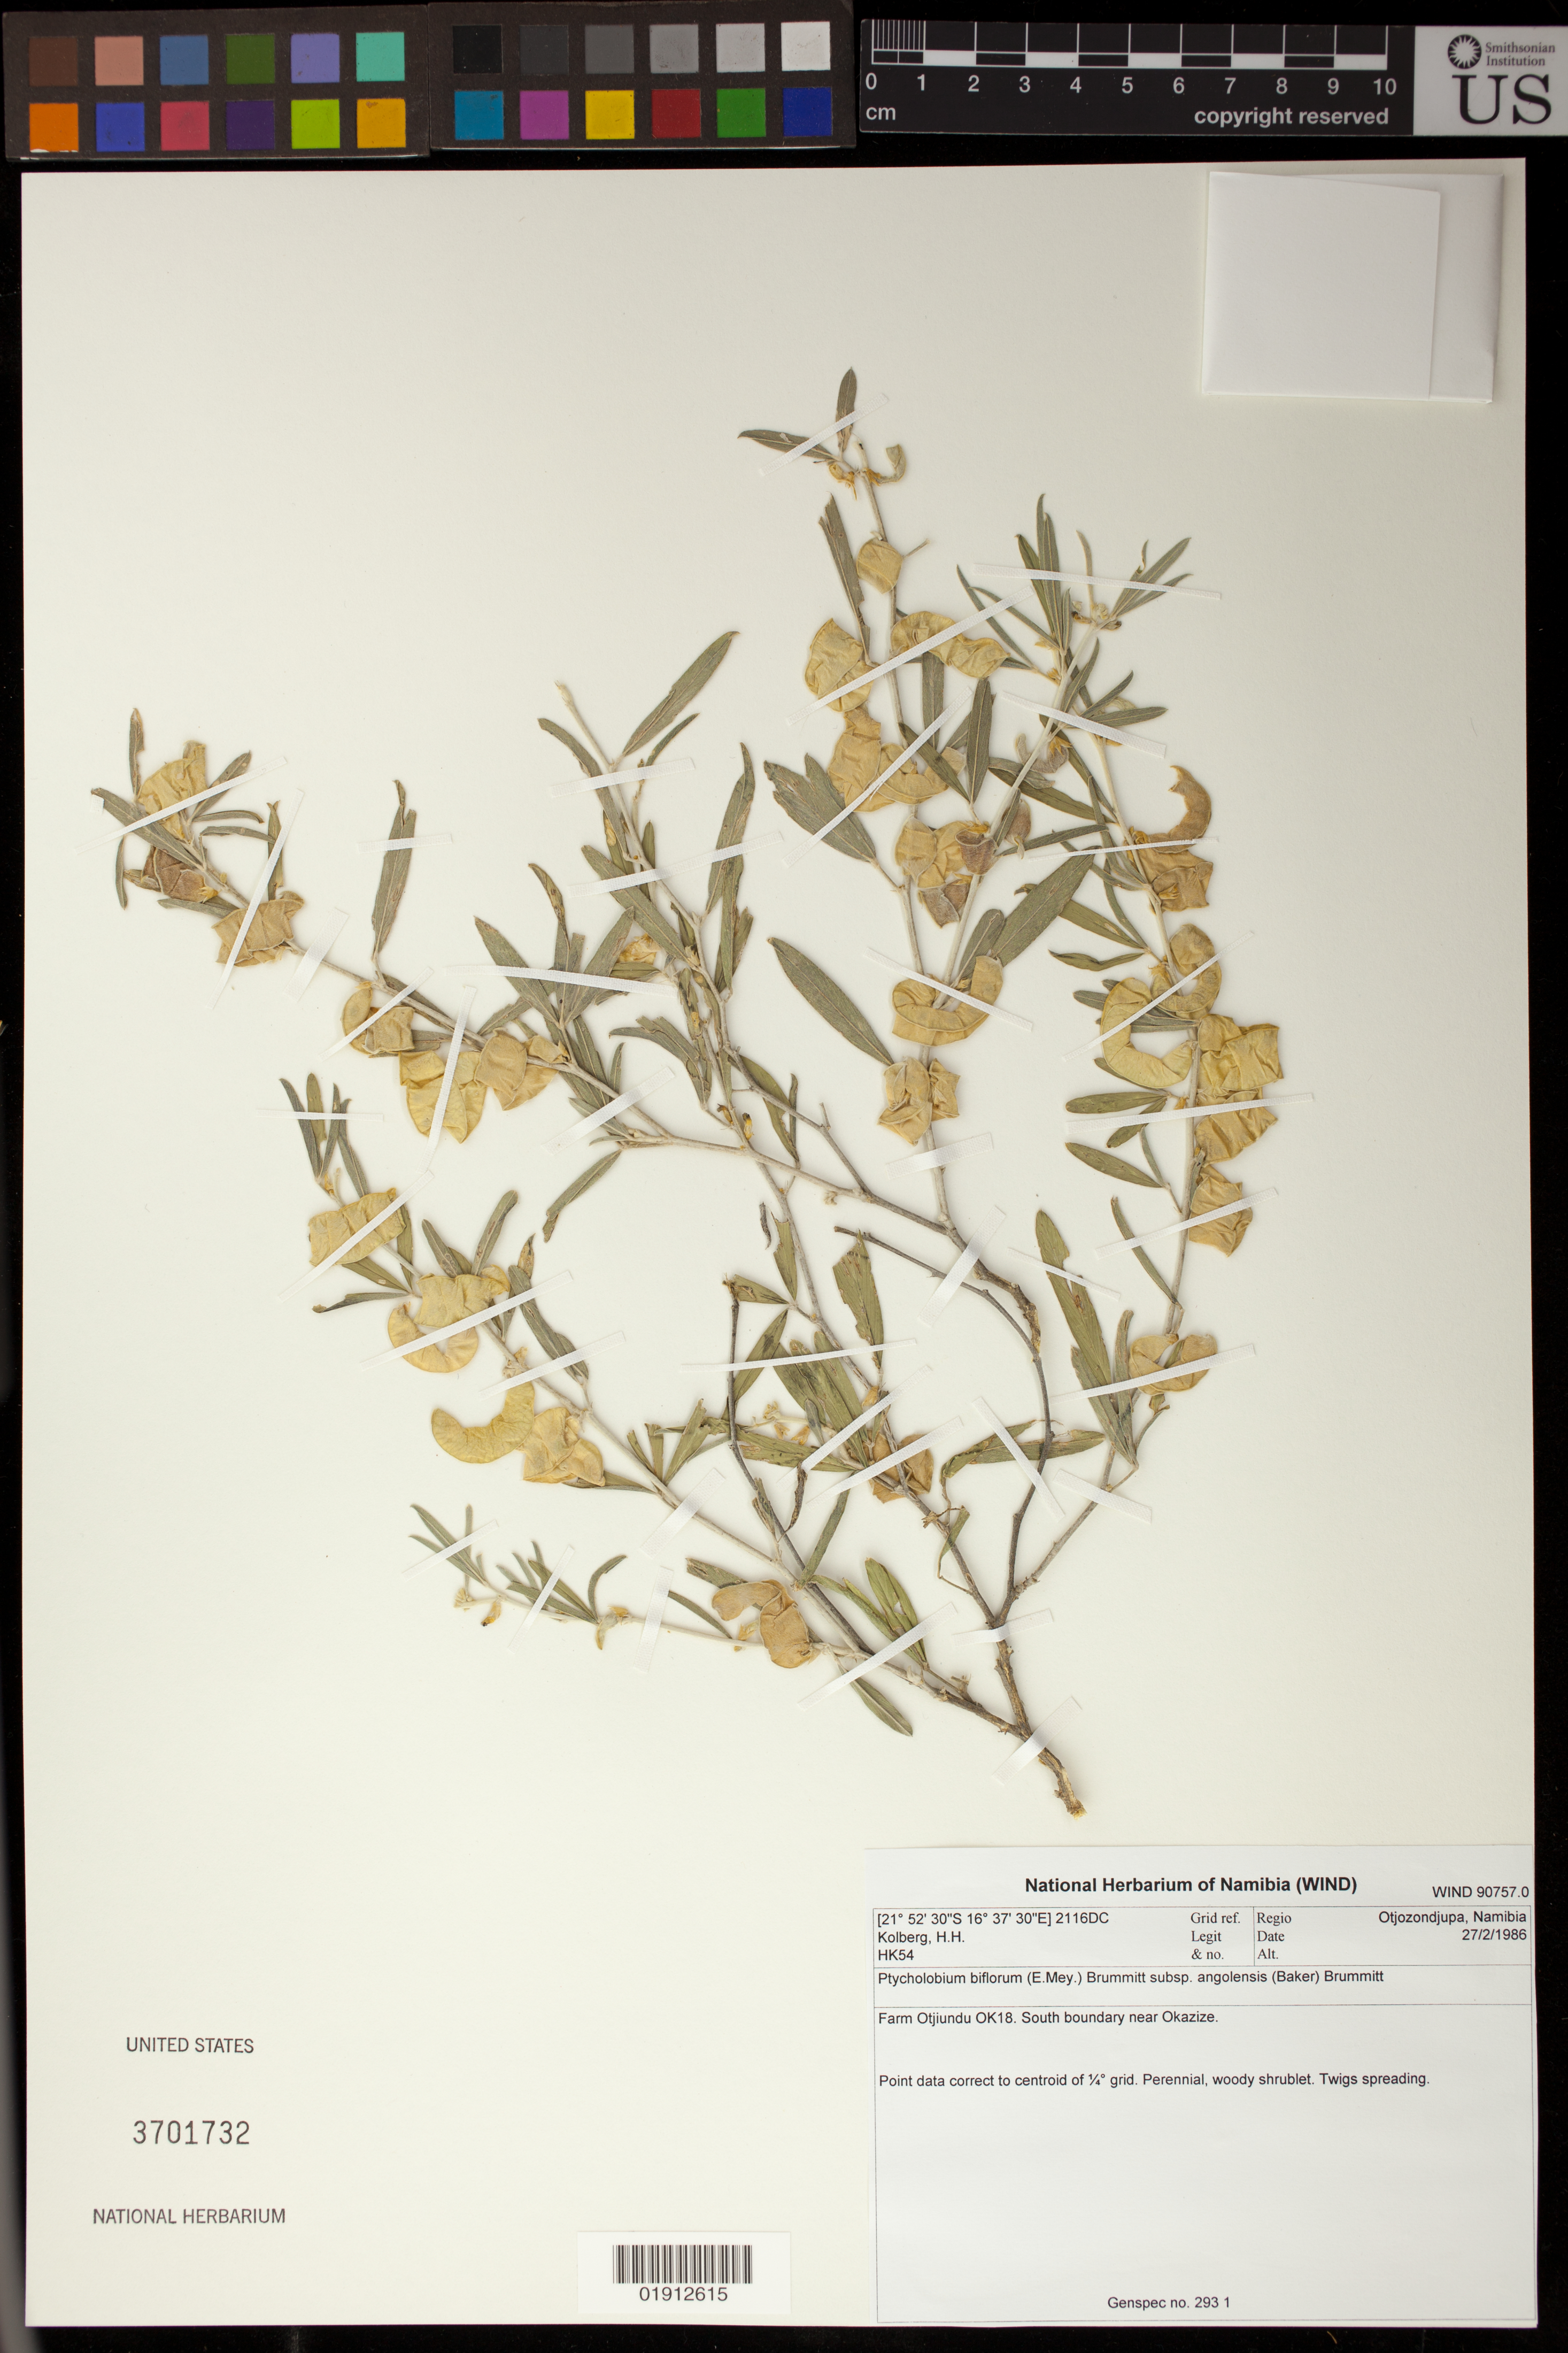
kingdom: Plantae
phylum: Tracheophyta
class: Magnoliopsida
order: Fabales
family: Fabaceae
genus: Ptycholobium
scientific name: Ptycholobium biflorum subsp. angolense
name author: (Baker) Brummitt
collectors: H. H. Kolberg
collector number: HK54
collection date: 1986-02-27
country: Namibia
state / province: Otjozondjupa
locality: Farm Otjiundu OK18. South boundary near Okazize.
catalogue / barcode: US 3701732